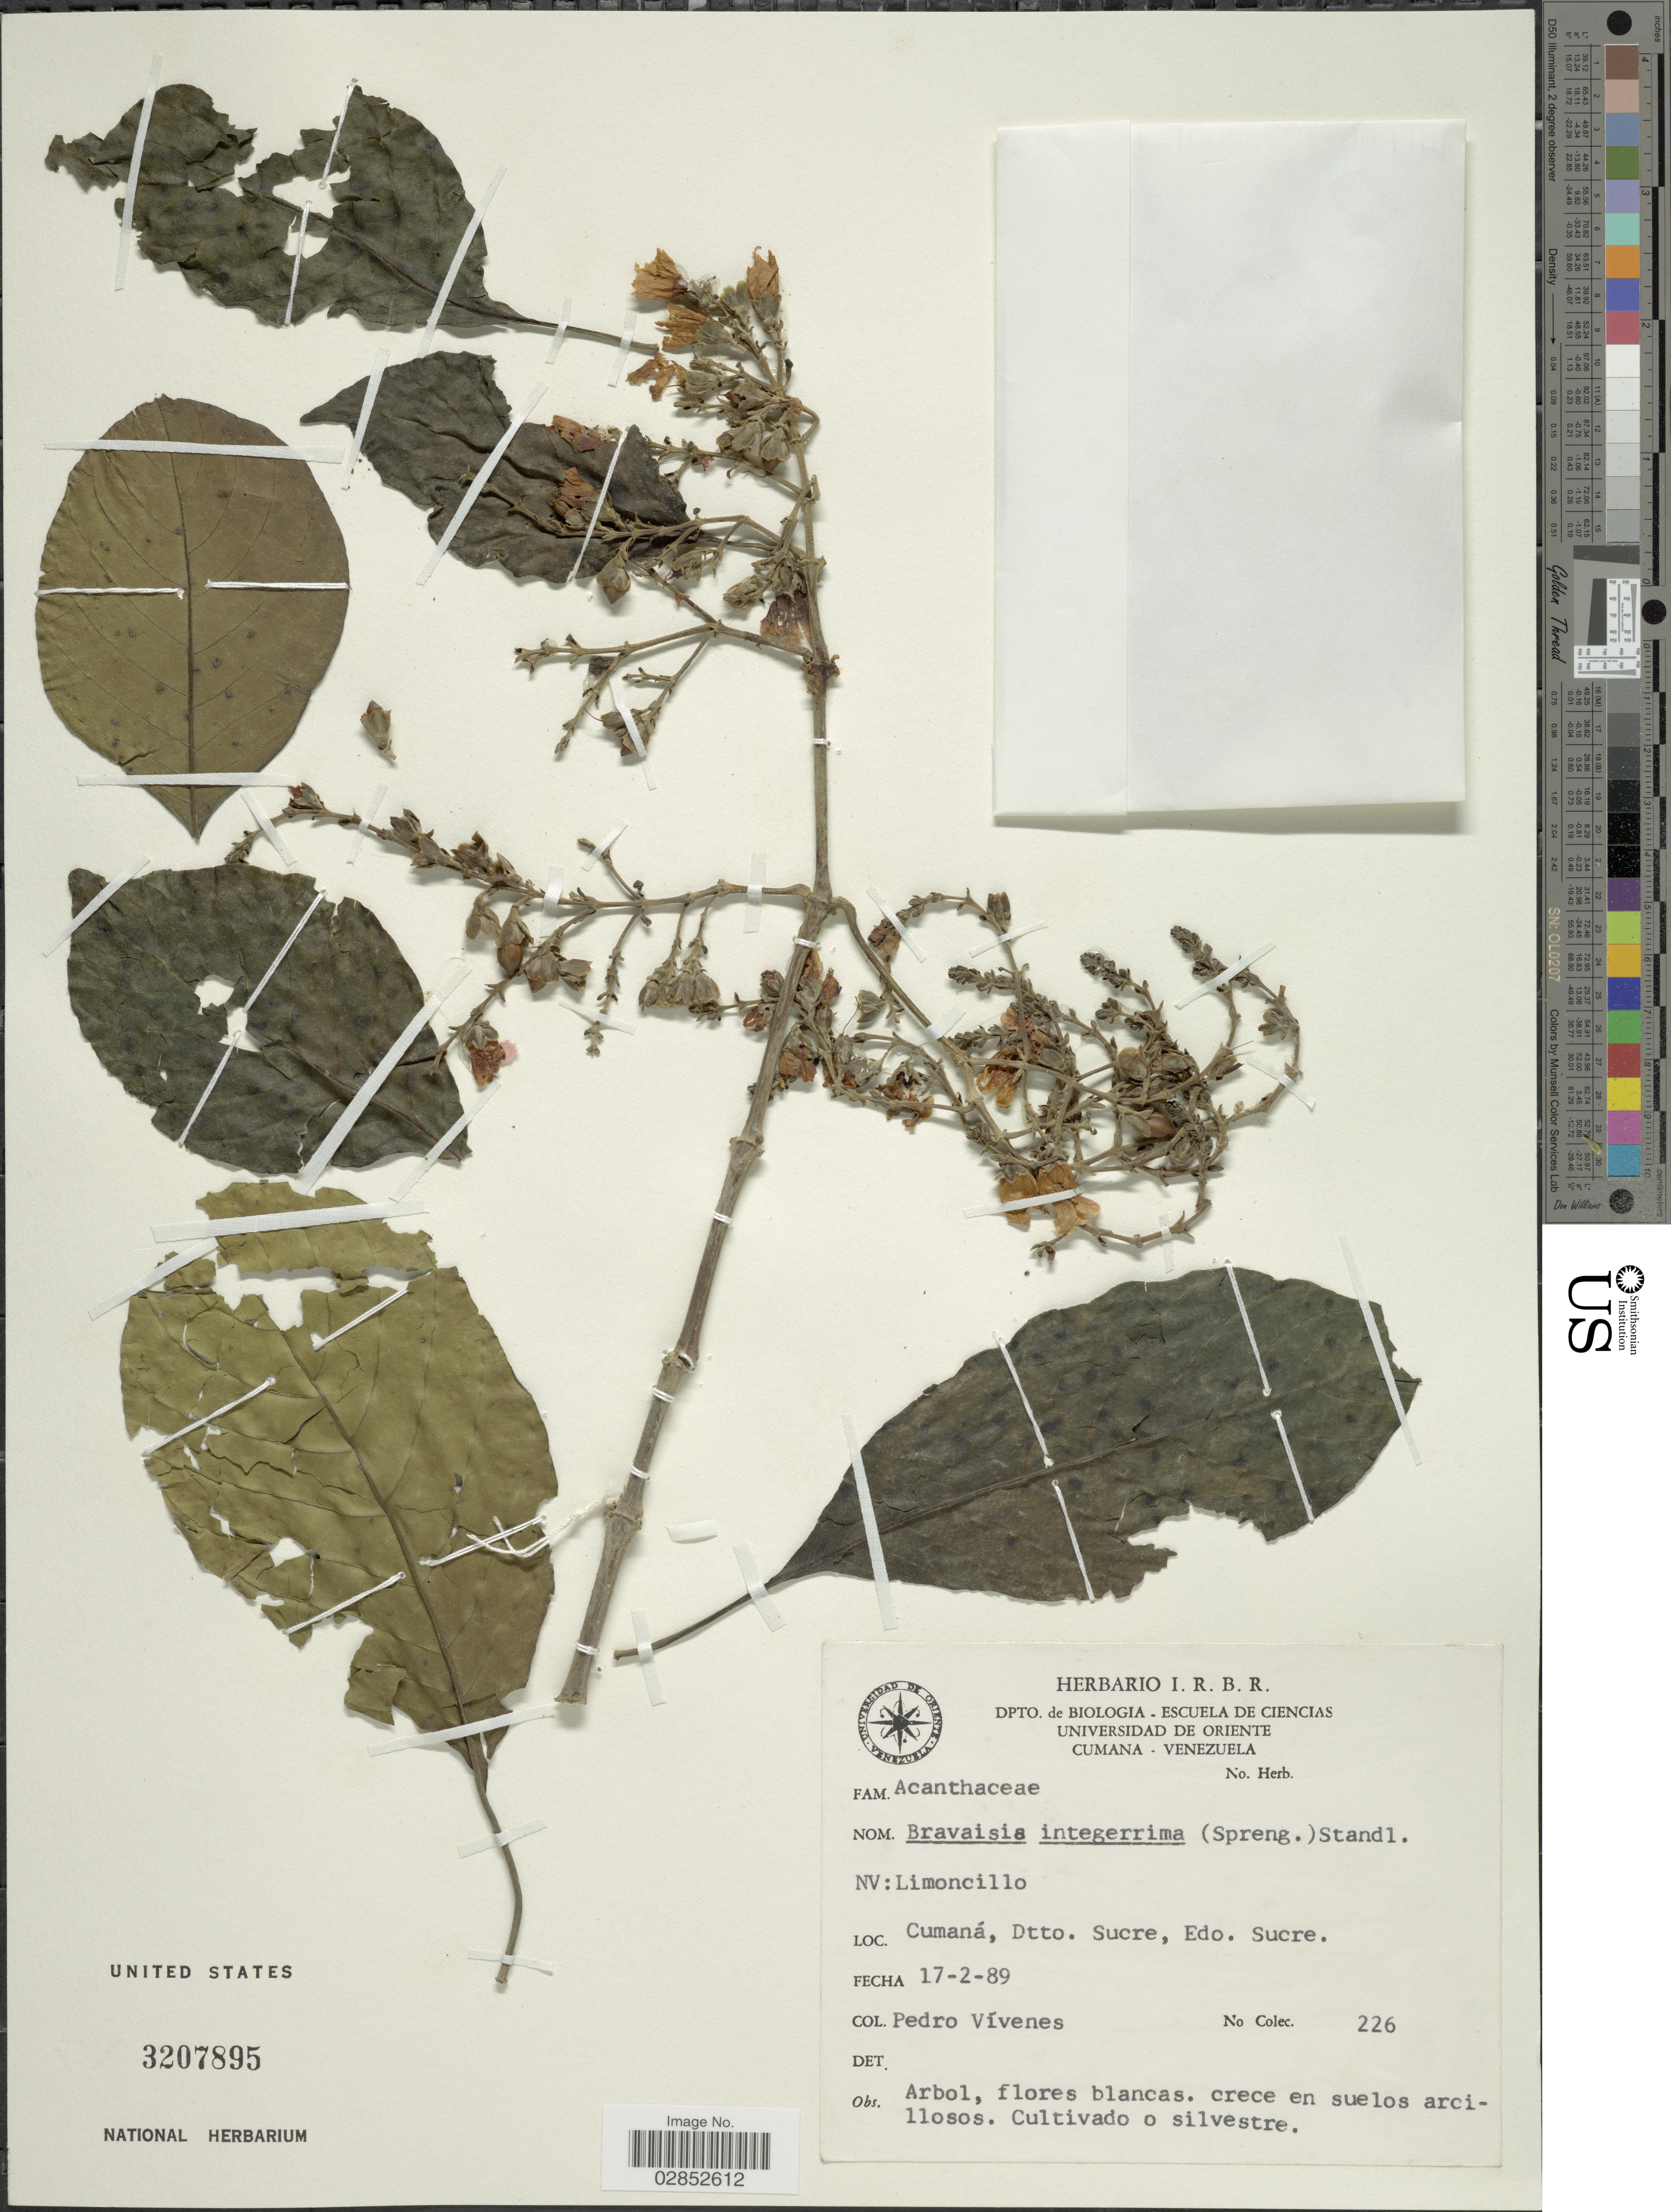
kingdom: Plantae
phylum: Tracheophyta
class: Magnoliopsida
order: Lamiales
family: Acanthaceae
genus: Bravaisia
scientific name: Bravaisia integerrima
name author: (Spreng.) Standl.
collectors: P. Vivenes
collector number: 226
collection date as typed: Transcribed d/m/y: 17/2/89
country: Venezuela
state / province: Sucre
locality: Cumaná, Dtto. Sucre, Edo. Sucre.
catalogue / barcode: US 3207895